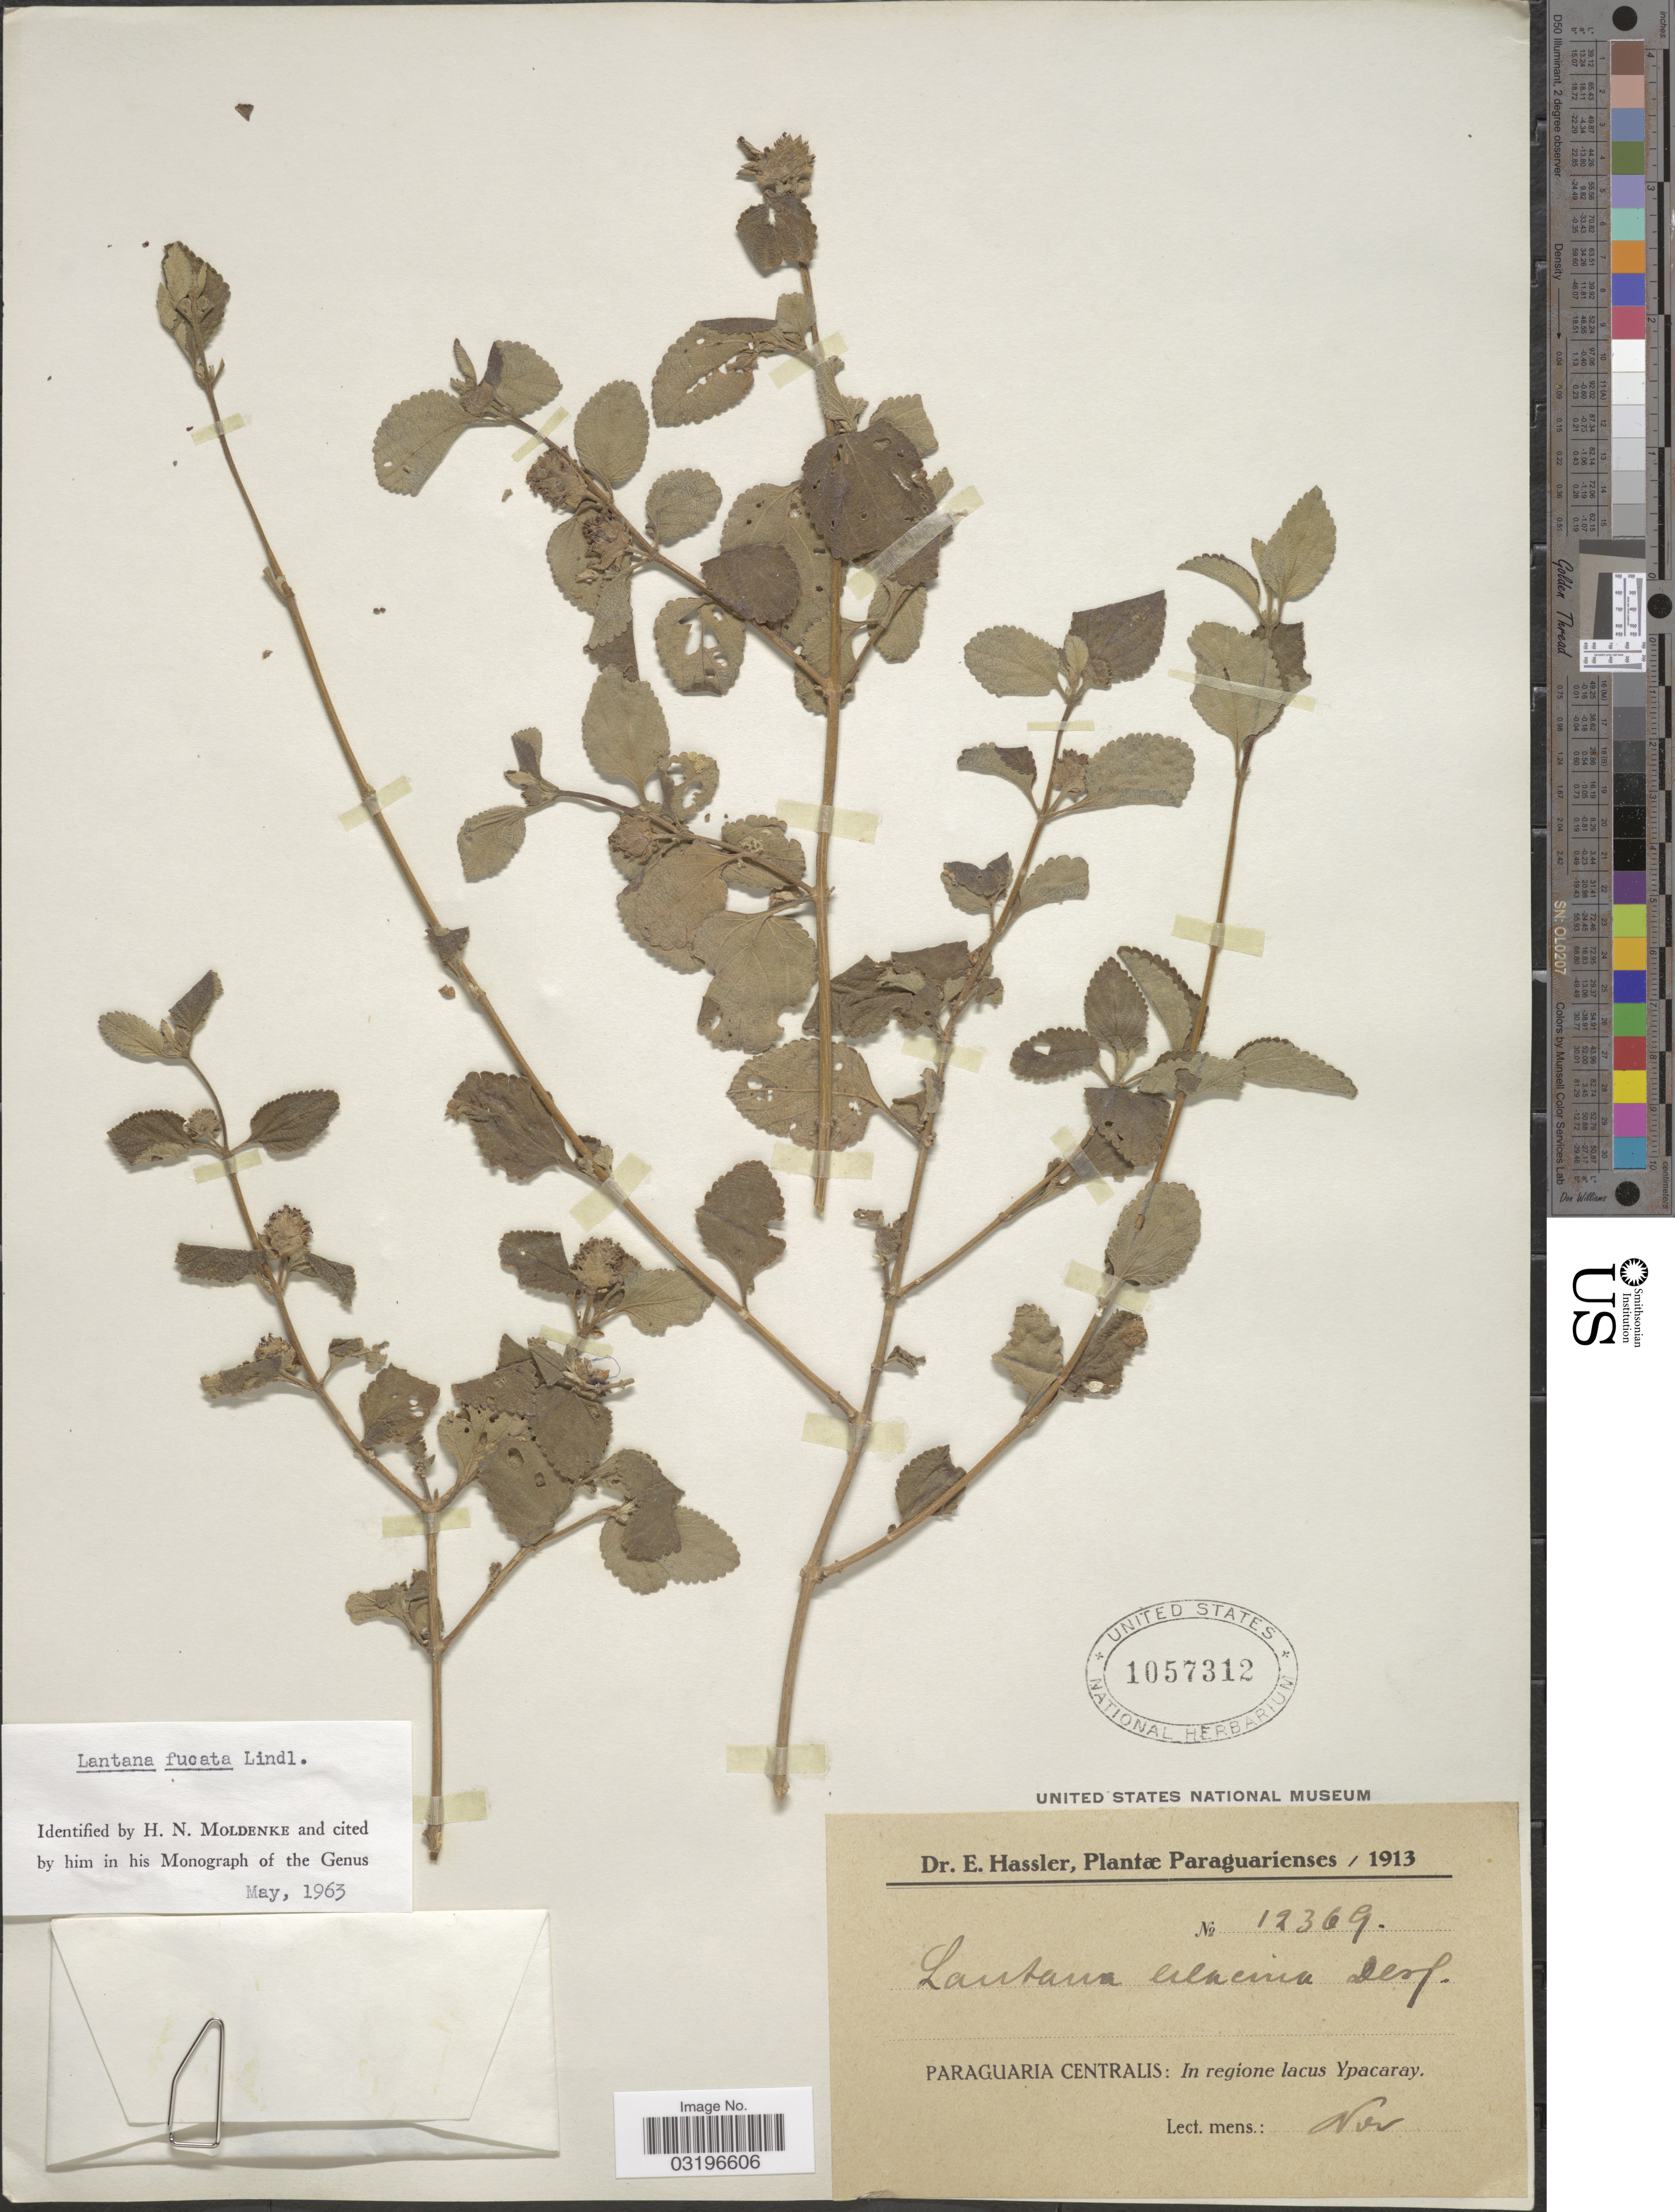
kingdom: Plantae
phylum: Tracheophyta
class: Magnoliopsida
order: Lamiales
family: Verbenaceae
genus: Lantana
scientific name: Lantana fucata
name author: Lindl.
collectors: E. Hassler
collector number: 12369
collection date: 1913-11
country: Paraguay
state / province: Paraguari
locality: Paraguaria Centralis: In regione lacus Ypacaray.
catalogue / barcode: US 1057312